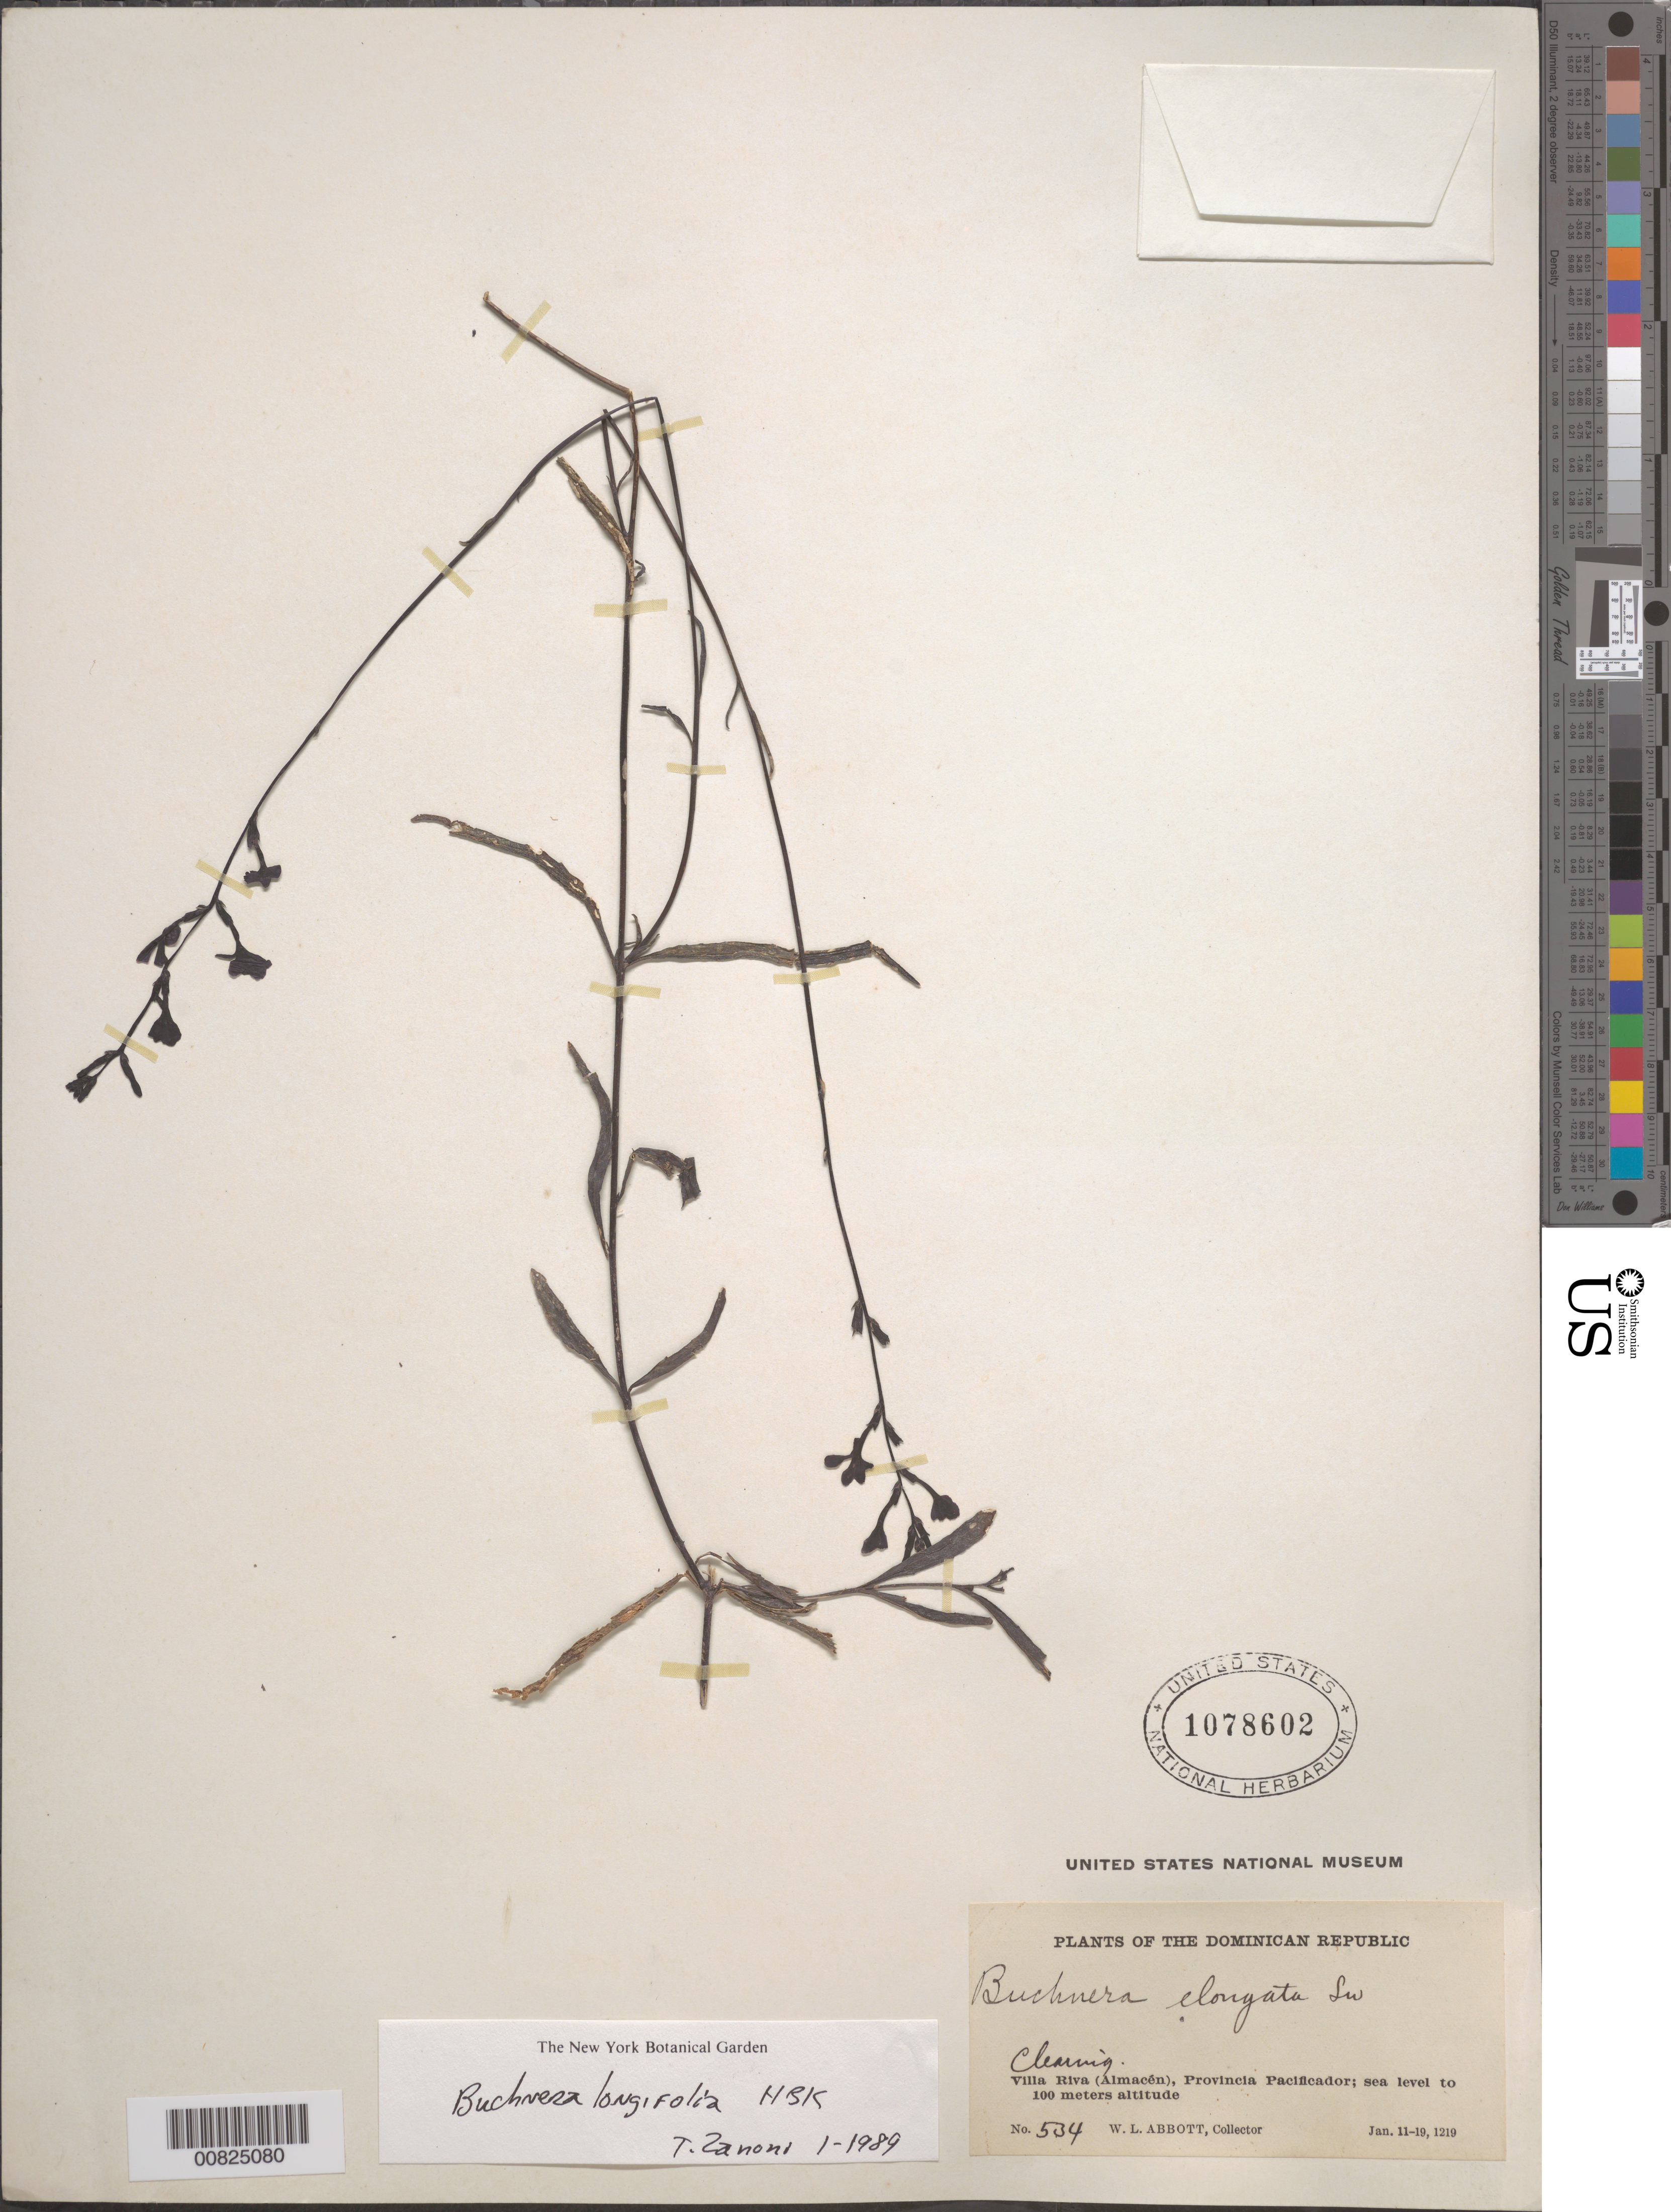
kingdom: Plantae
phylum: Tracheophyta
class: Magnoliopsida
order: Lamiales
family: Orobanchaceae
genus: Buchnera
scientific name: Buchnera longifolia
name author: Kunth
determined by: Zanoni, T. A., (NY), New York Botanical Garden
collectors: W. L. Abbott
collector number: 534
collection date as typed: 11 Jan 1912 to 19 Jan 1912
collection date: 1912-01-11/1912-01-19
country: Dominican Republic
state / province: Duarte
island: Hispaniola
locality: Villa Riva (Almacén)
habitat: In clearing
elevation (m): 0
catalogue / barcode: US 1078602